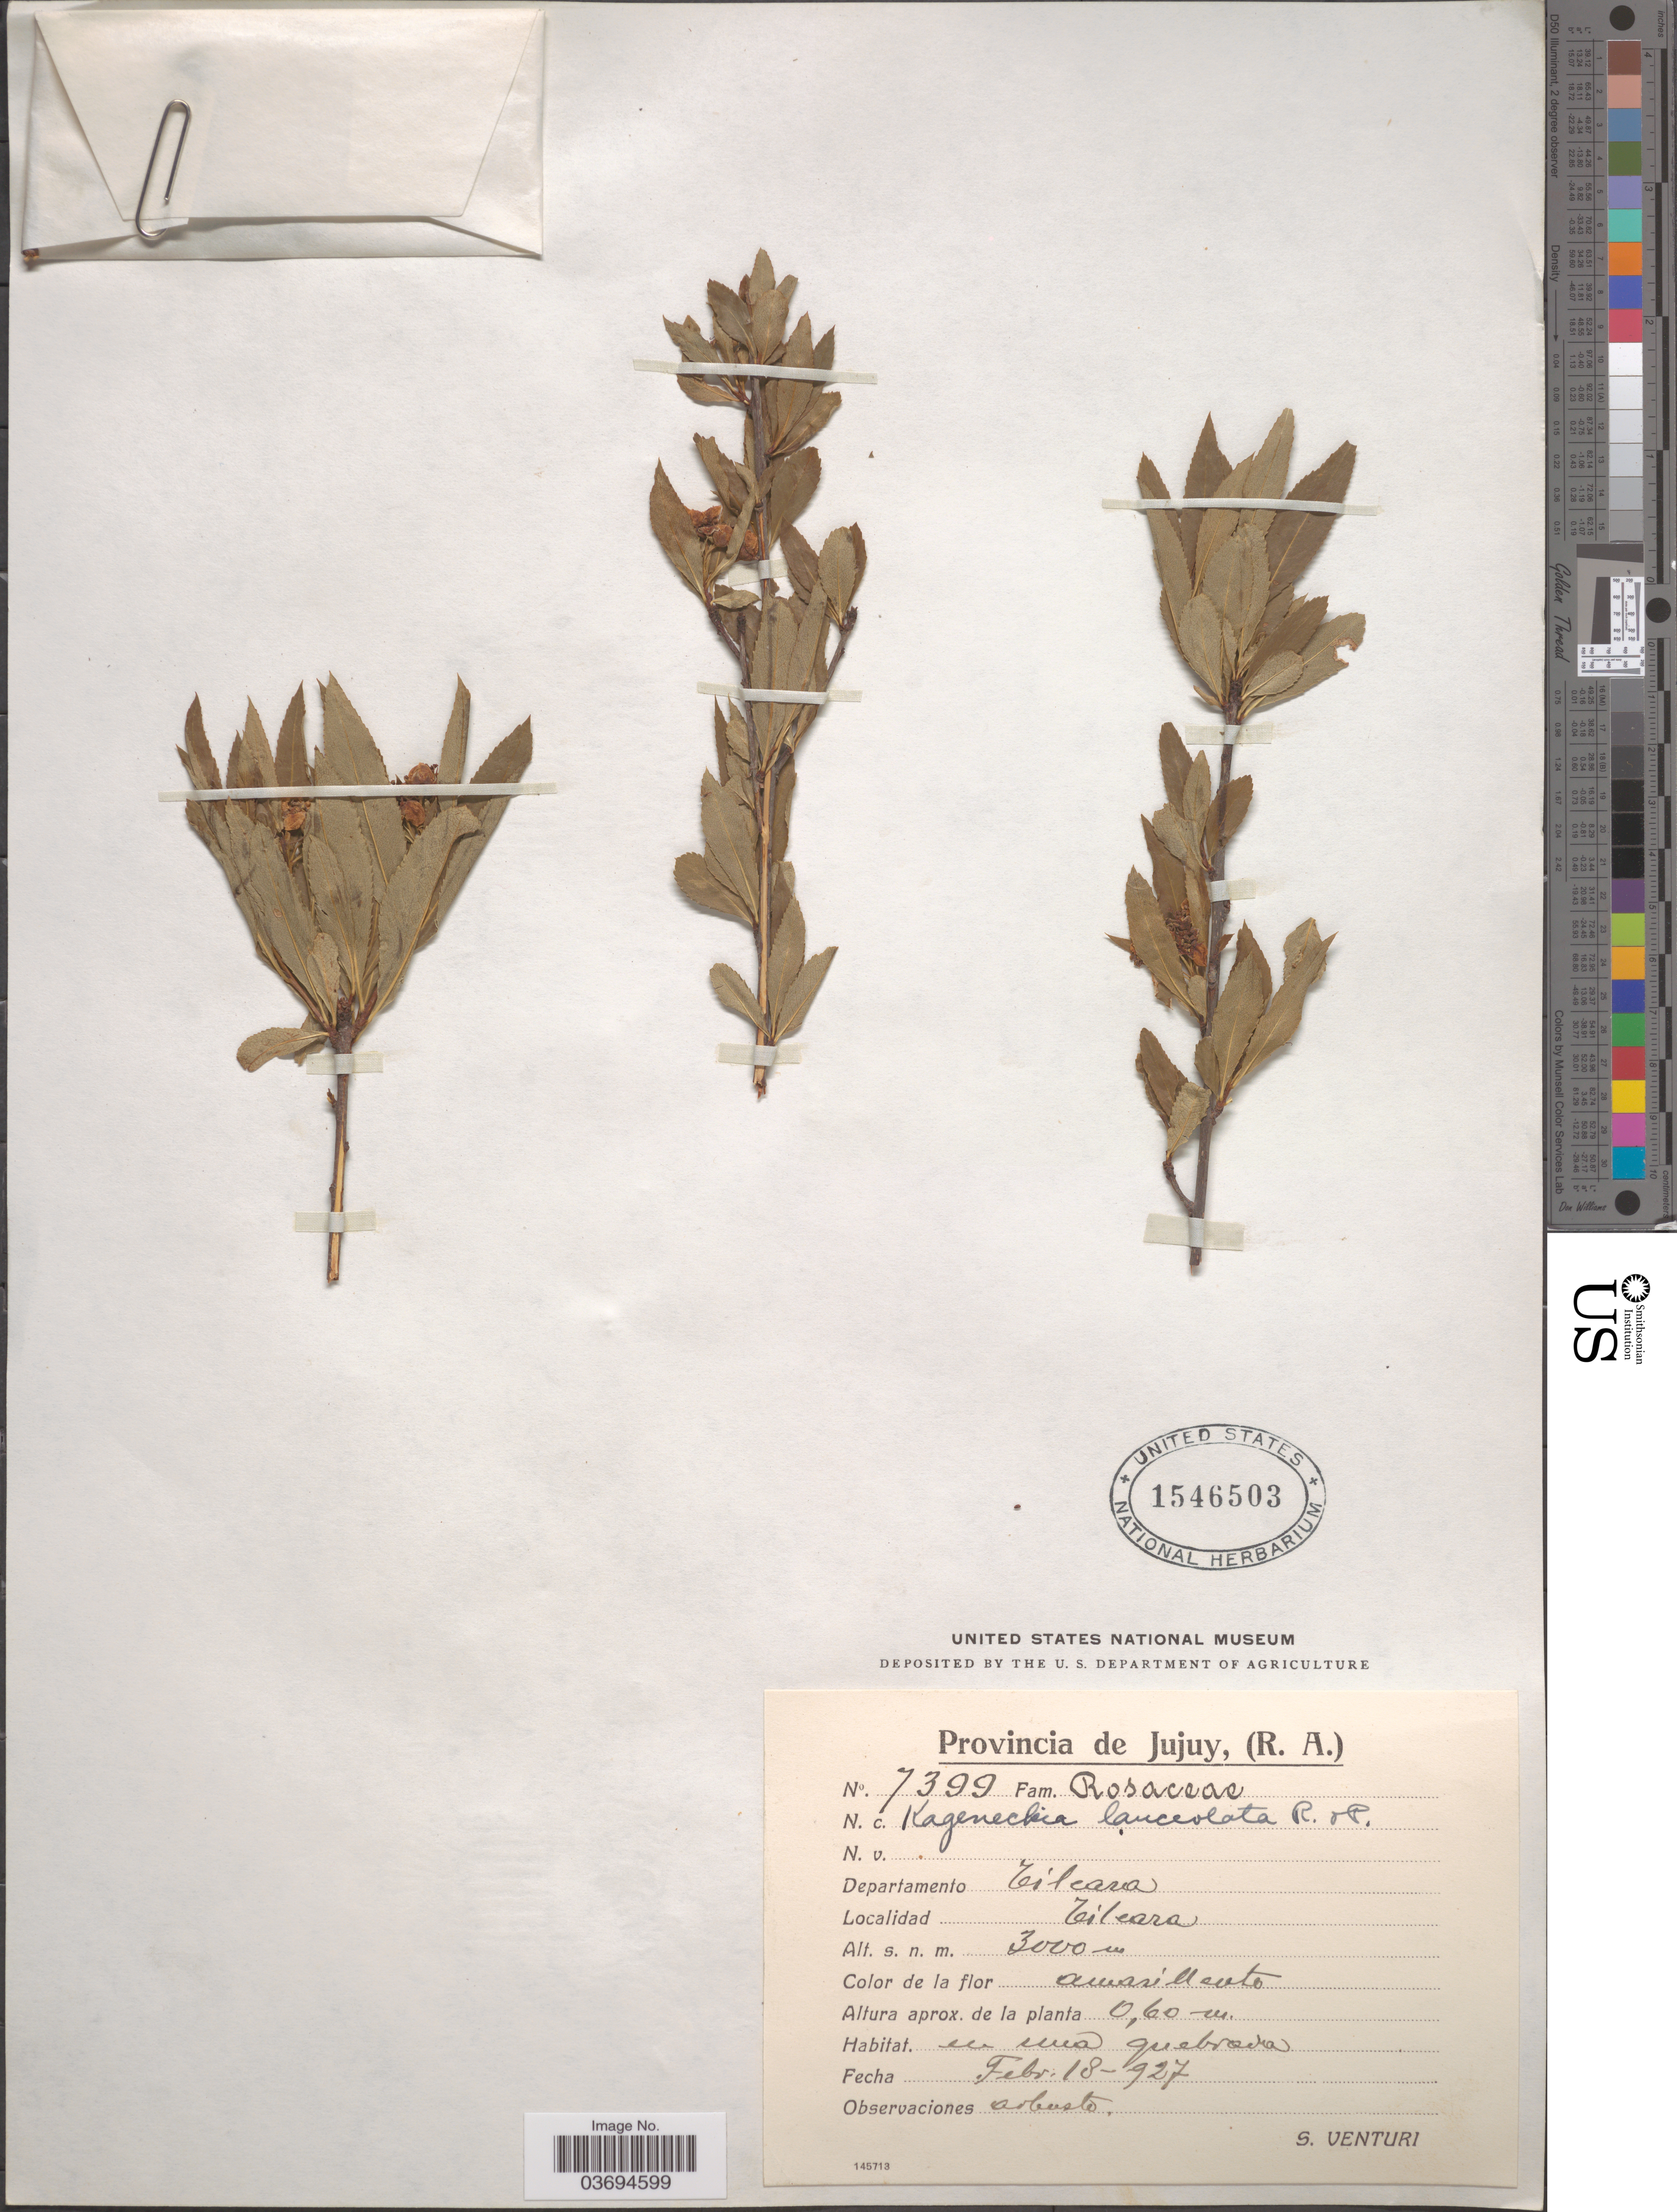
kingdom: Plantae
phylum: Tracheophyta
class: Magnoliopsida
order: Rosales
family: Rosaceae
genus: Kageneckia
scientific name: Kageneckia lanceolata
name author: Ruiz & Pav.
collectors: S. Venturi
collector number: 7399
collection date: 1927-02-18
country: Argentina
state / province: Jujuy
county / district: Tilcara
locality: Tilcara.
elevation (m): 3000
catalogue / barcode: US 1546503